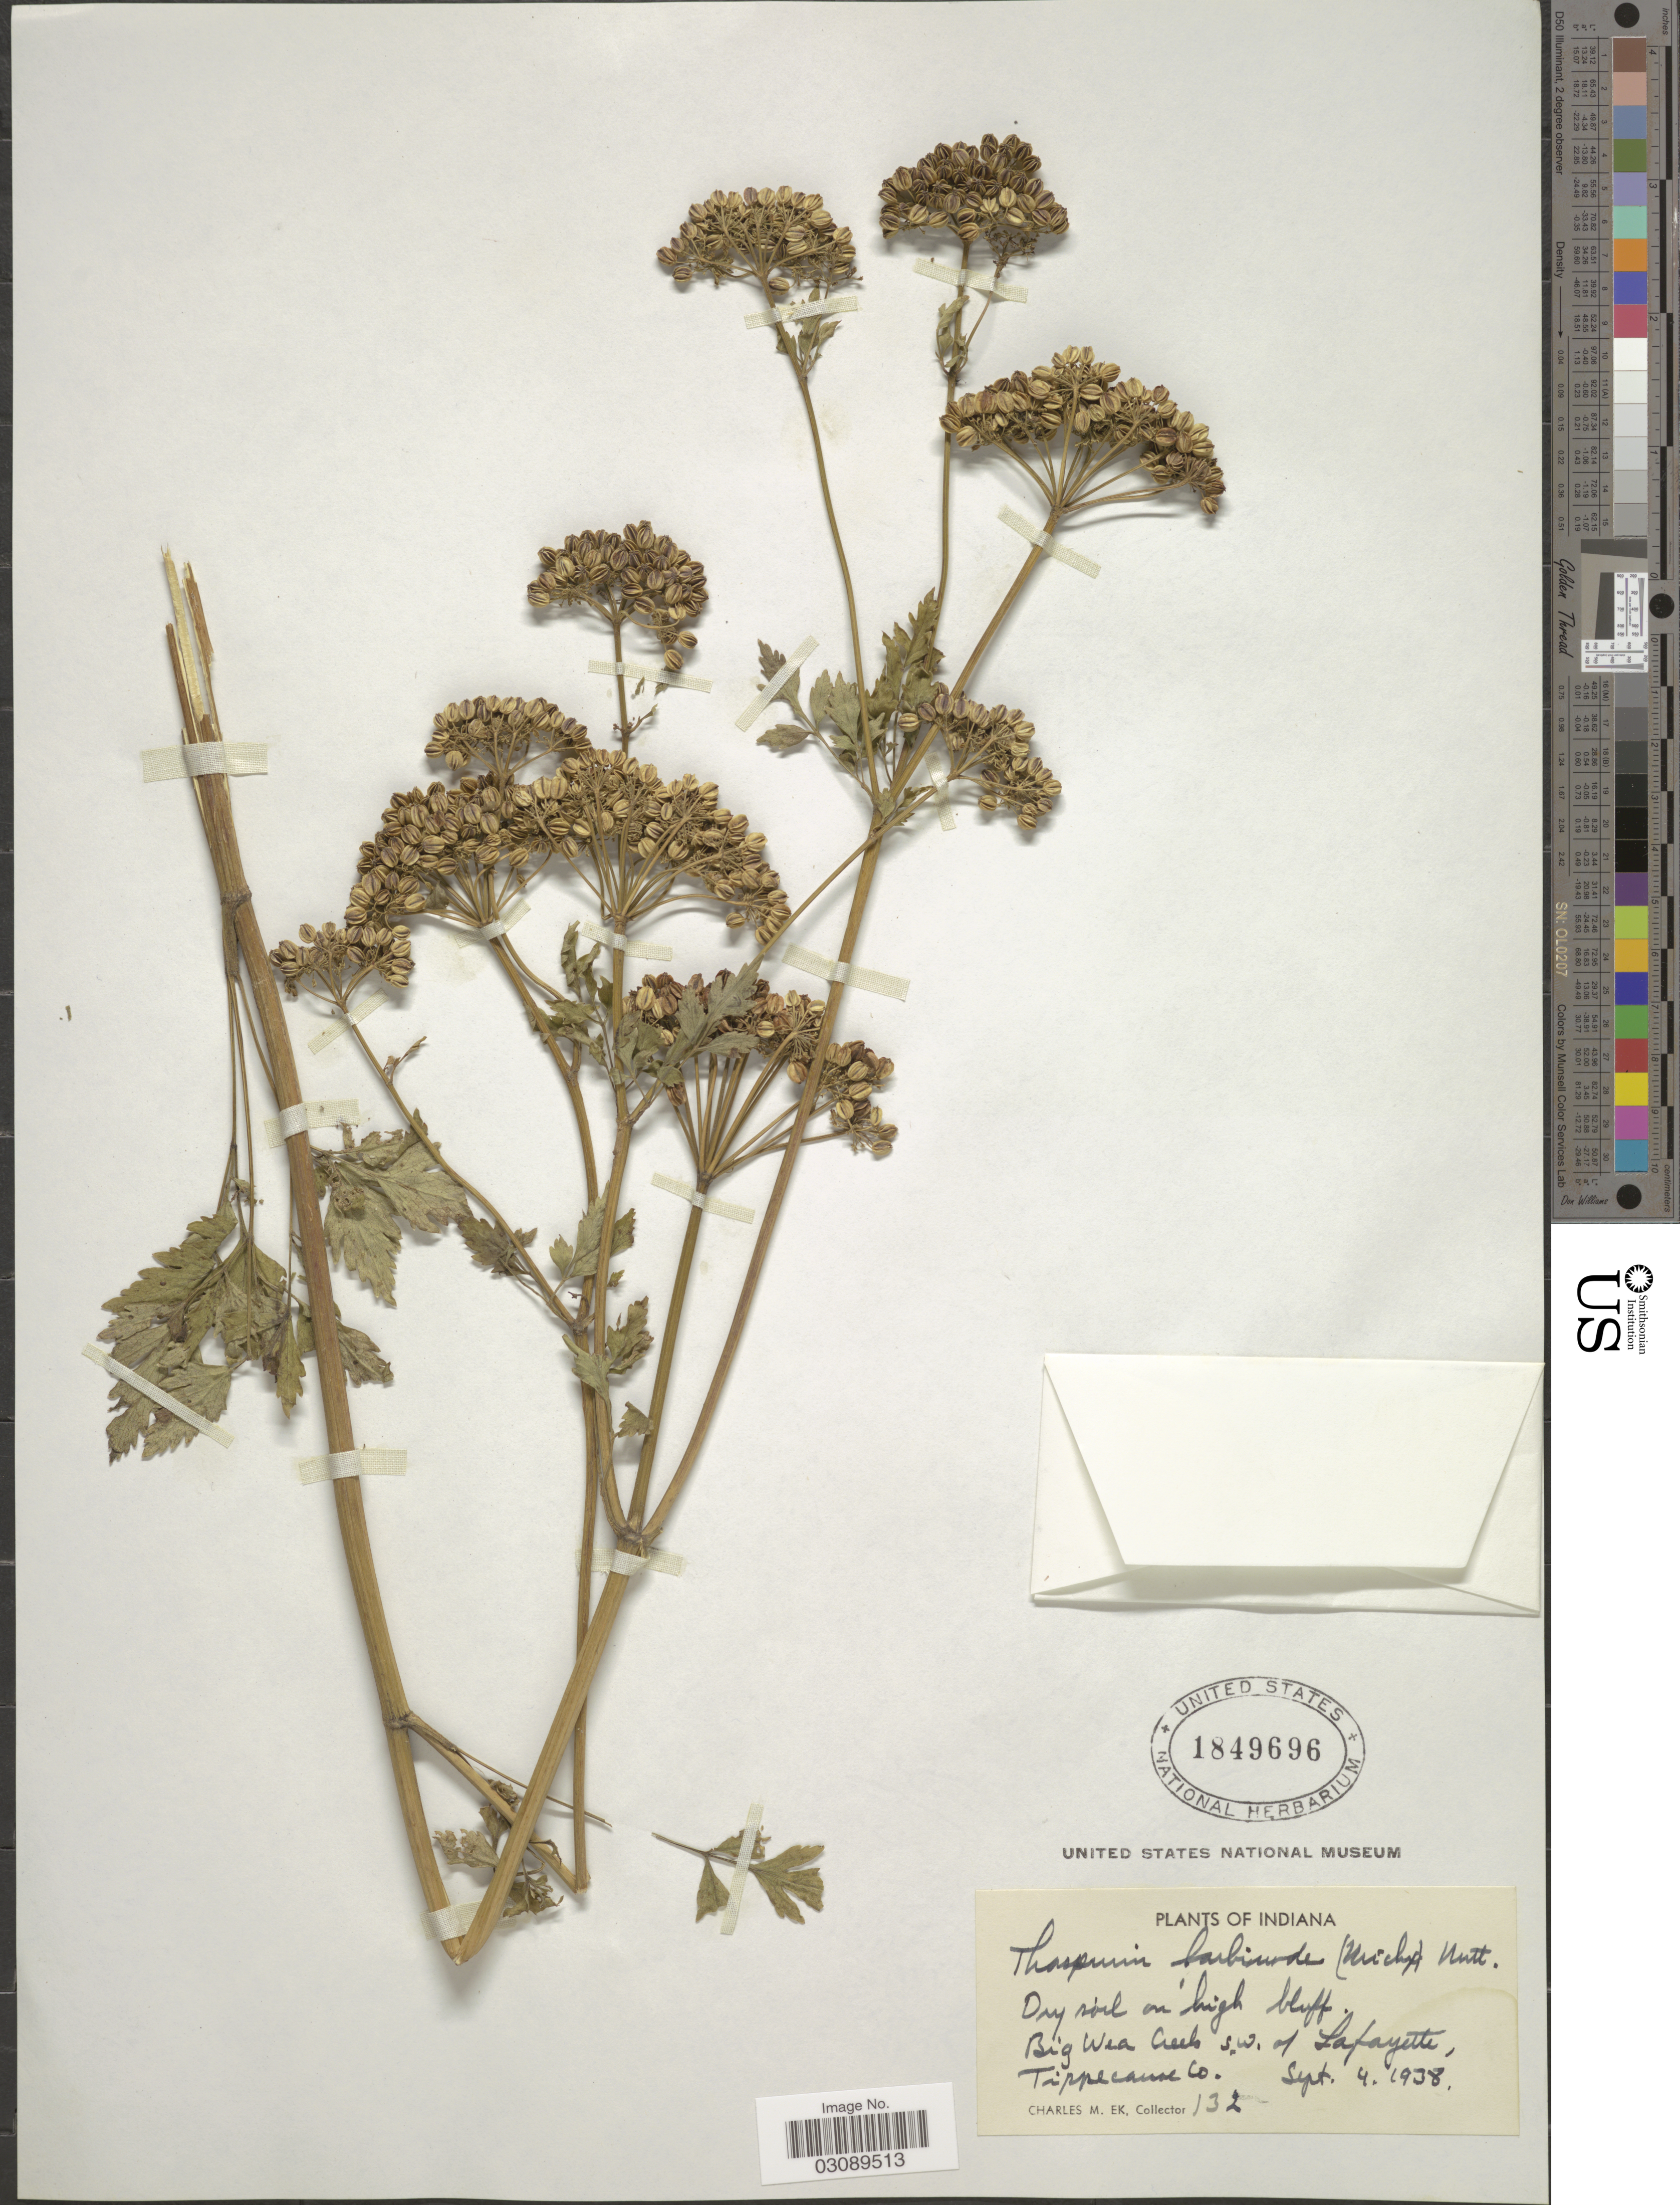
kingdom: Plantae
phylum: Tracheophyta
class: Magnoliopsida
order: Apiales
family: Apiaceae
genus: Thaspium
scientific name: Thaspium barbinode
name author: (Michx.) Nutt.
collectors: C. Ek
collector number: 132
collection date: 1938-09-04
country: United States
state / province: Indiana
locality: Big Wea Creek, s.w. of Lafayette, Tippecanoe Co.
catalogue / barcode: US 1849696